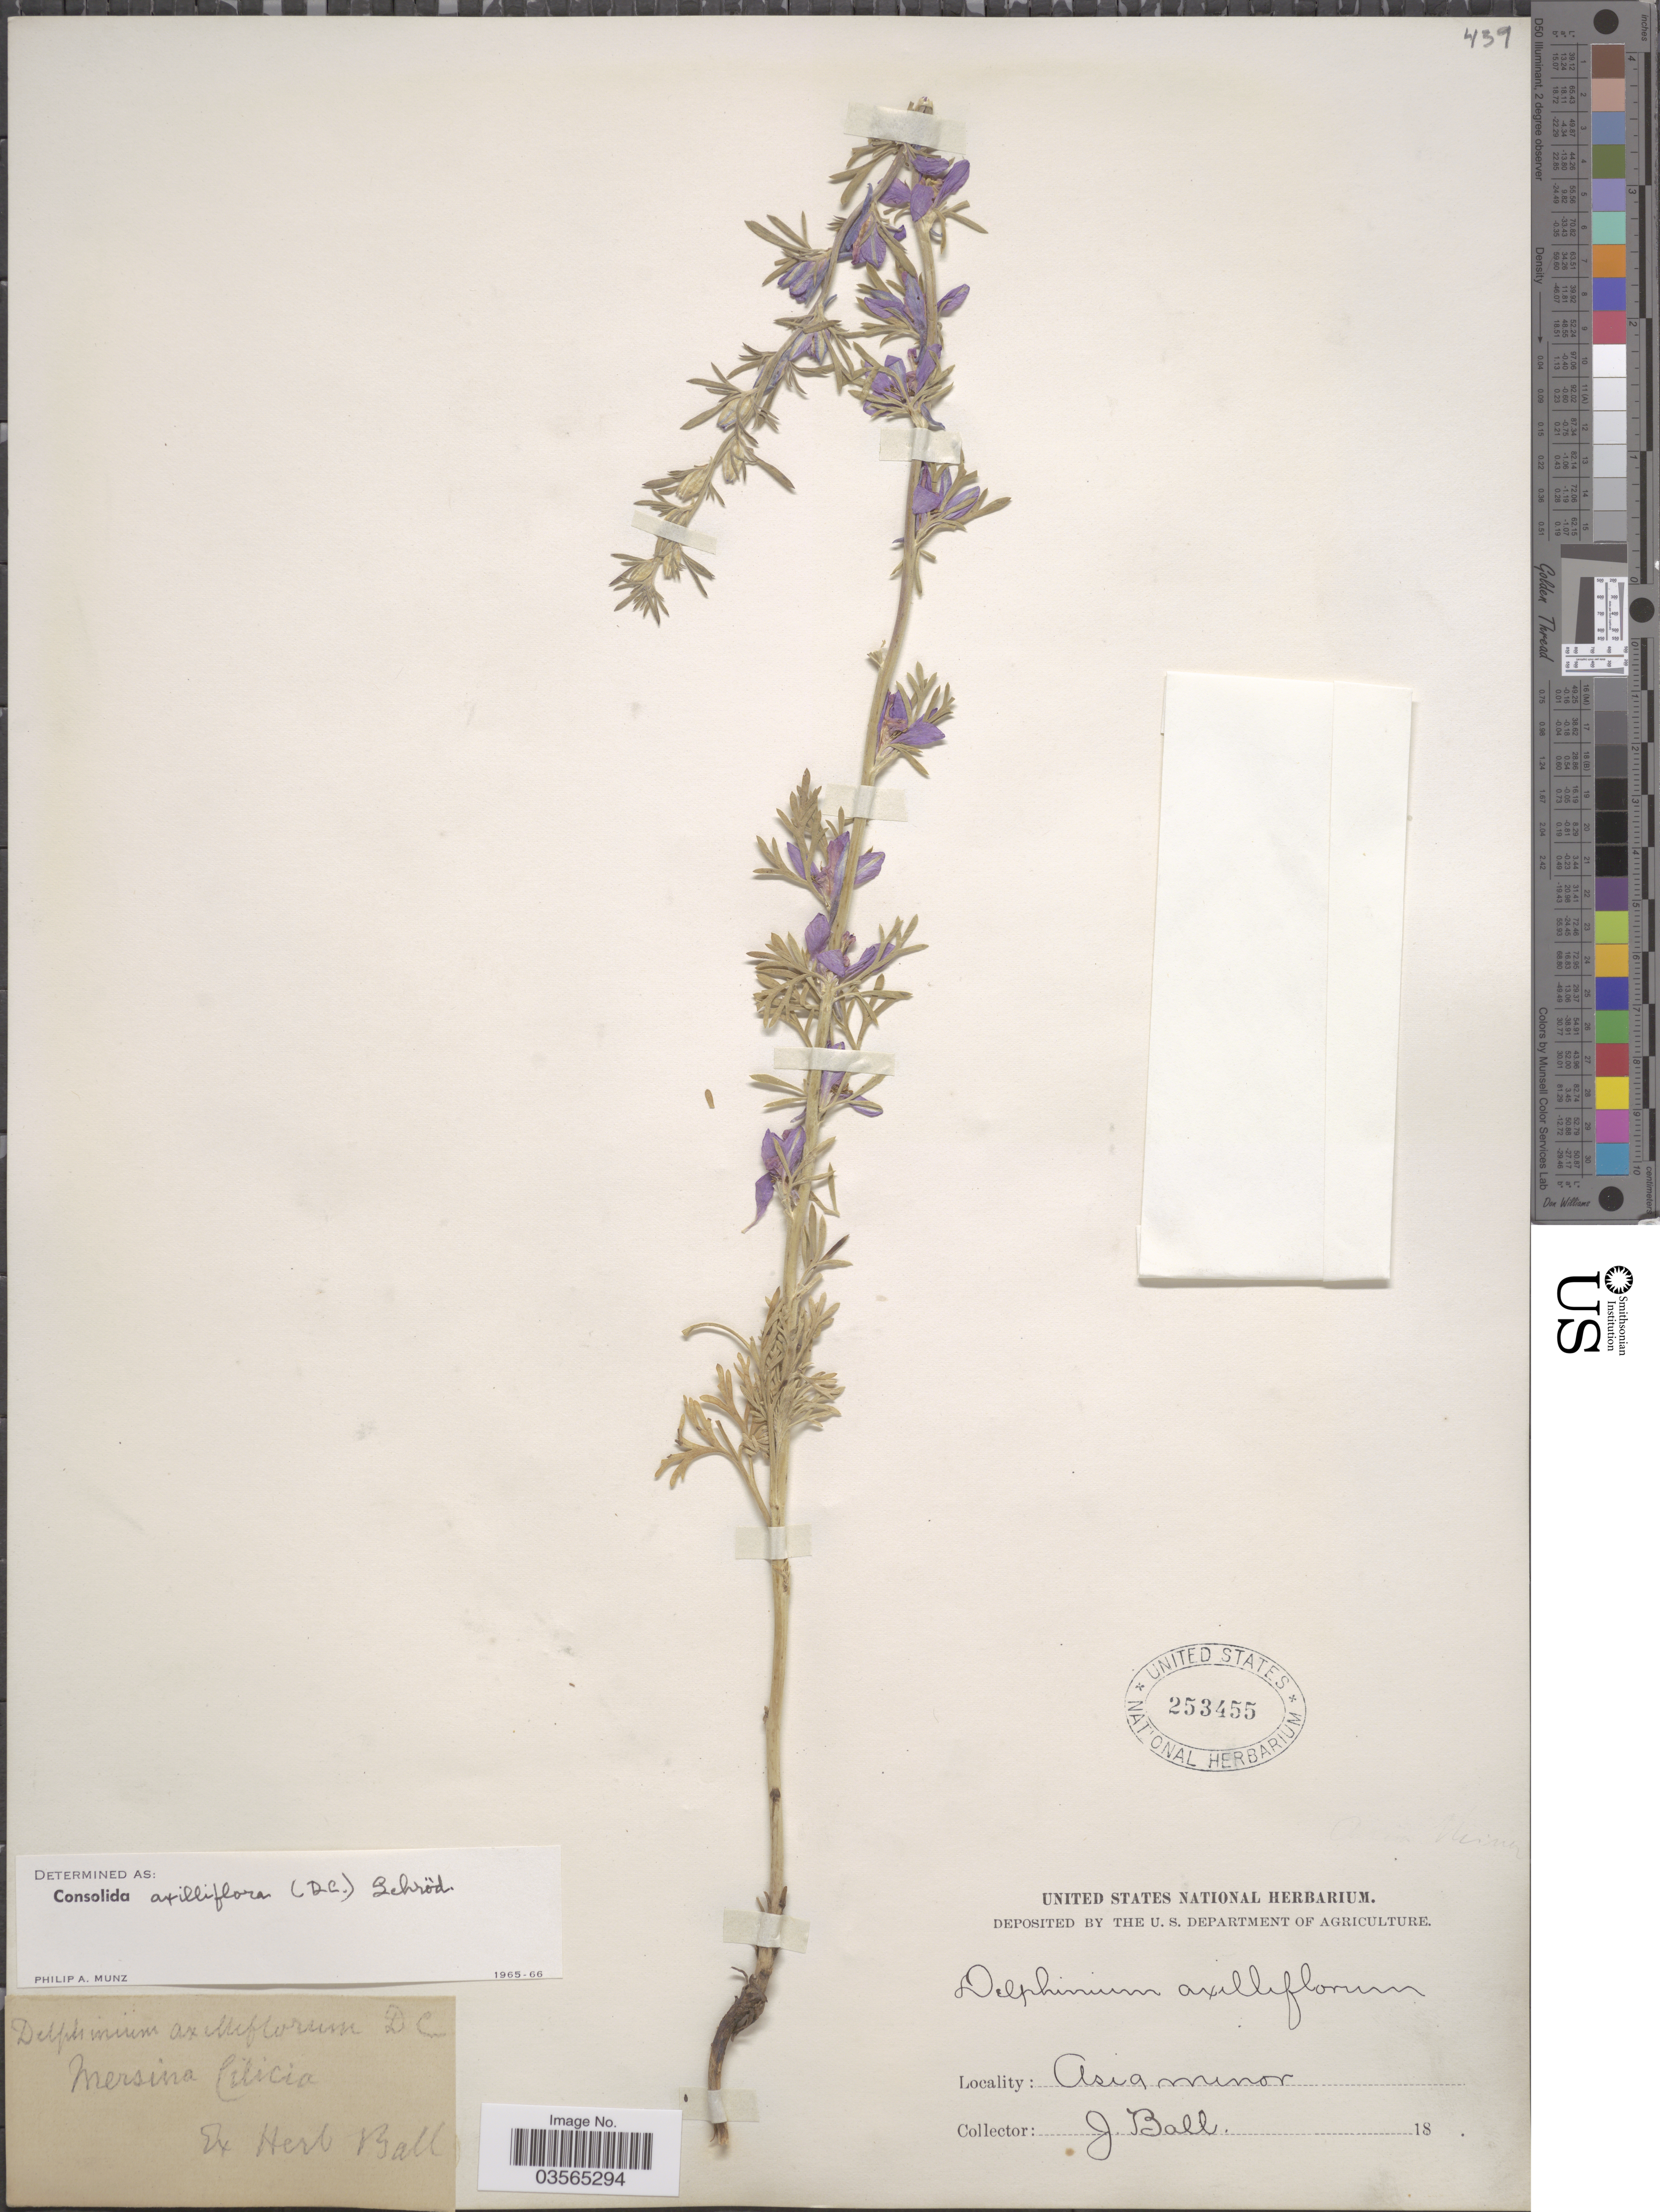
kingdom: Plantae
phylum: Tracheophyta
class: Magnoliopsida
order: Ranunculales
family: Ranunculaceae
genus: Delphinium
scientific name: Delphinium axilliflorum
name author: DC.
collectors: J. Ball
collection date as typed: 18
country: Turkey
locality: Asia minor. Mersina Cilicia.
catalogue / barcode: US 253455